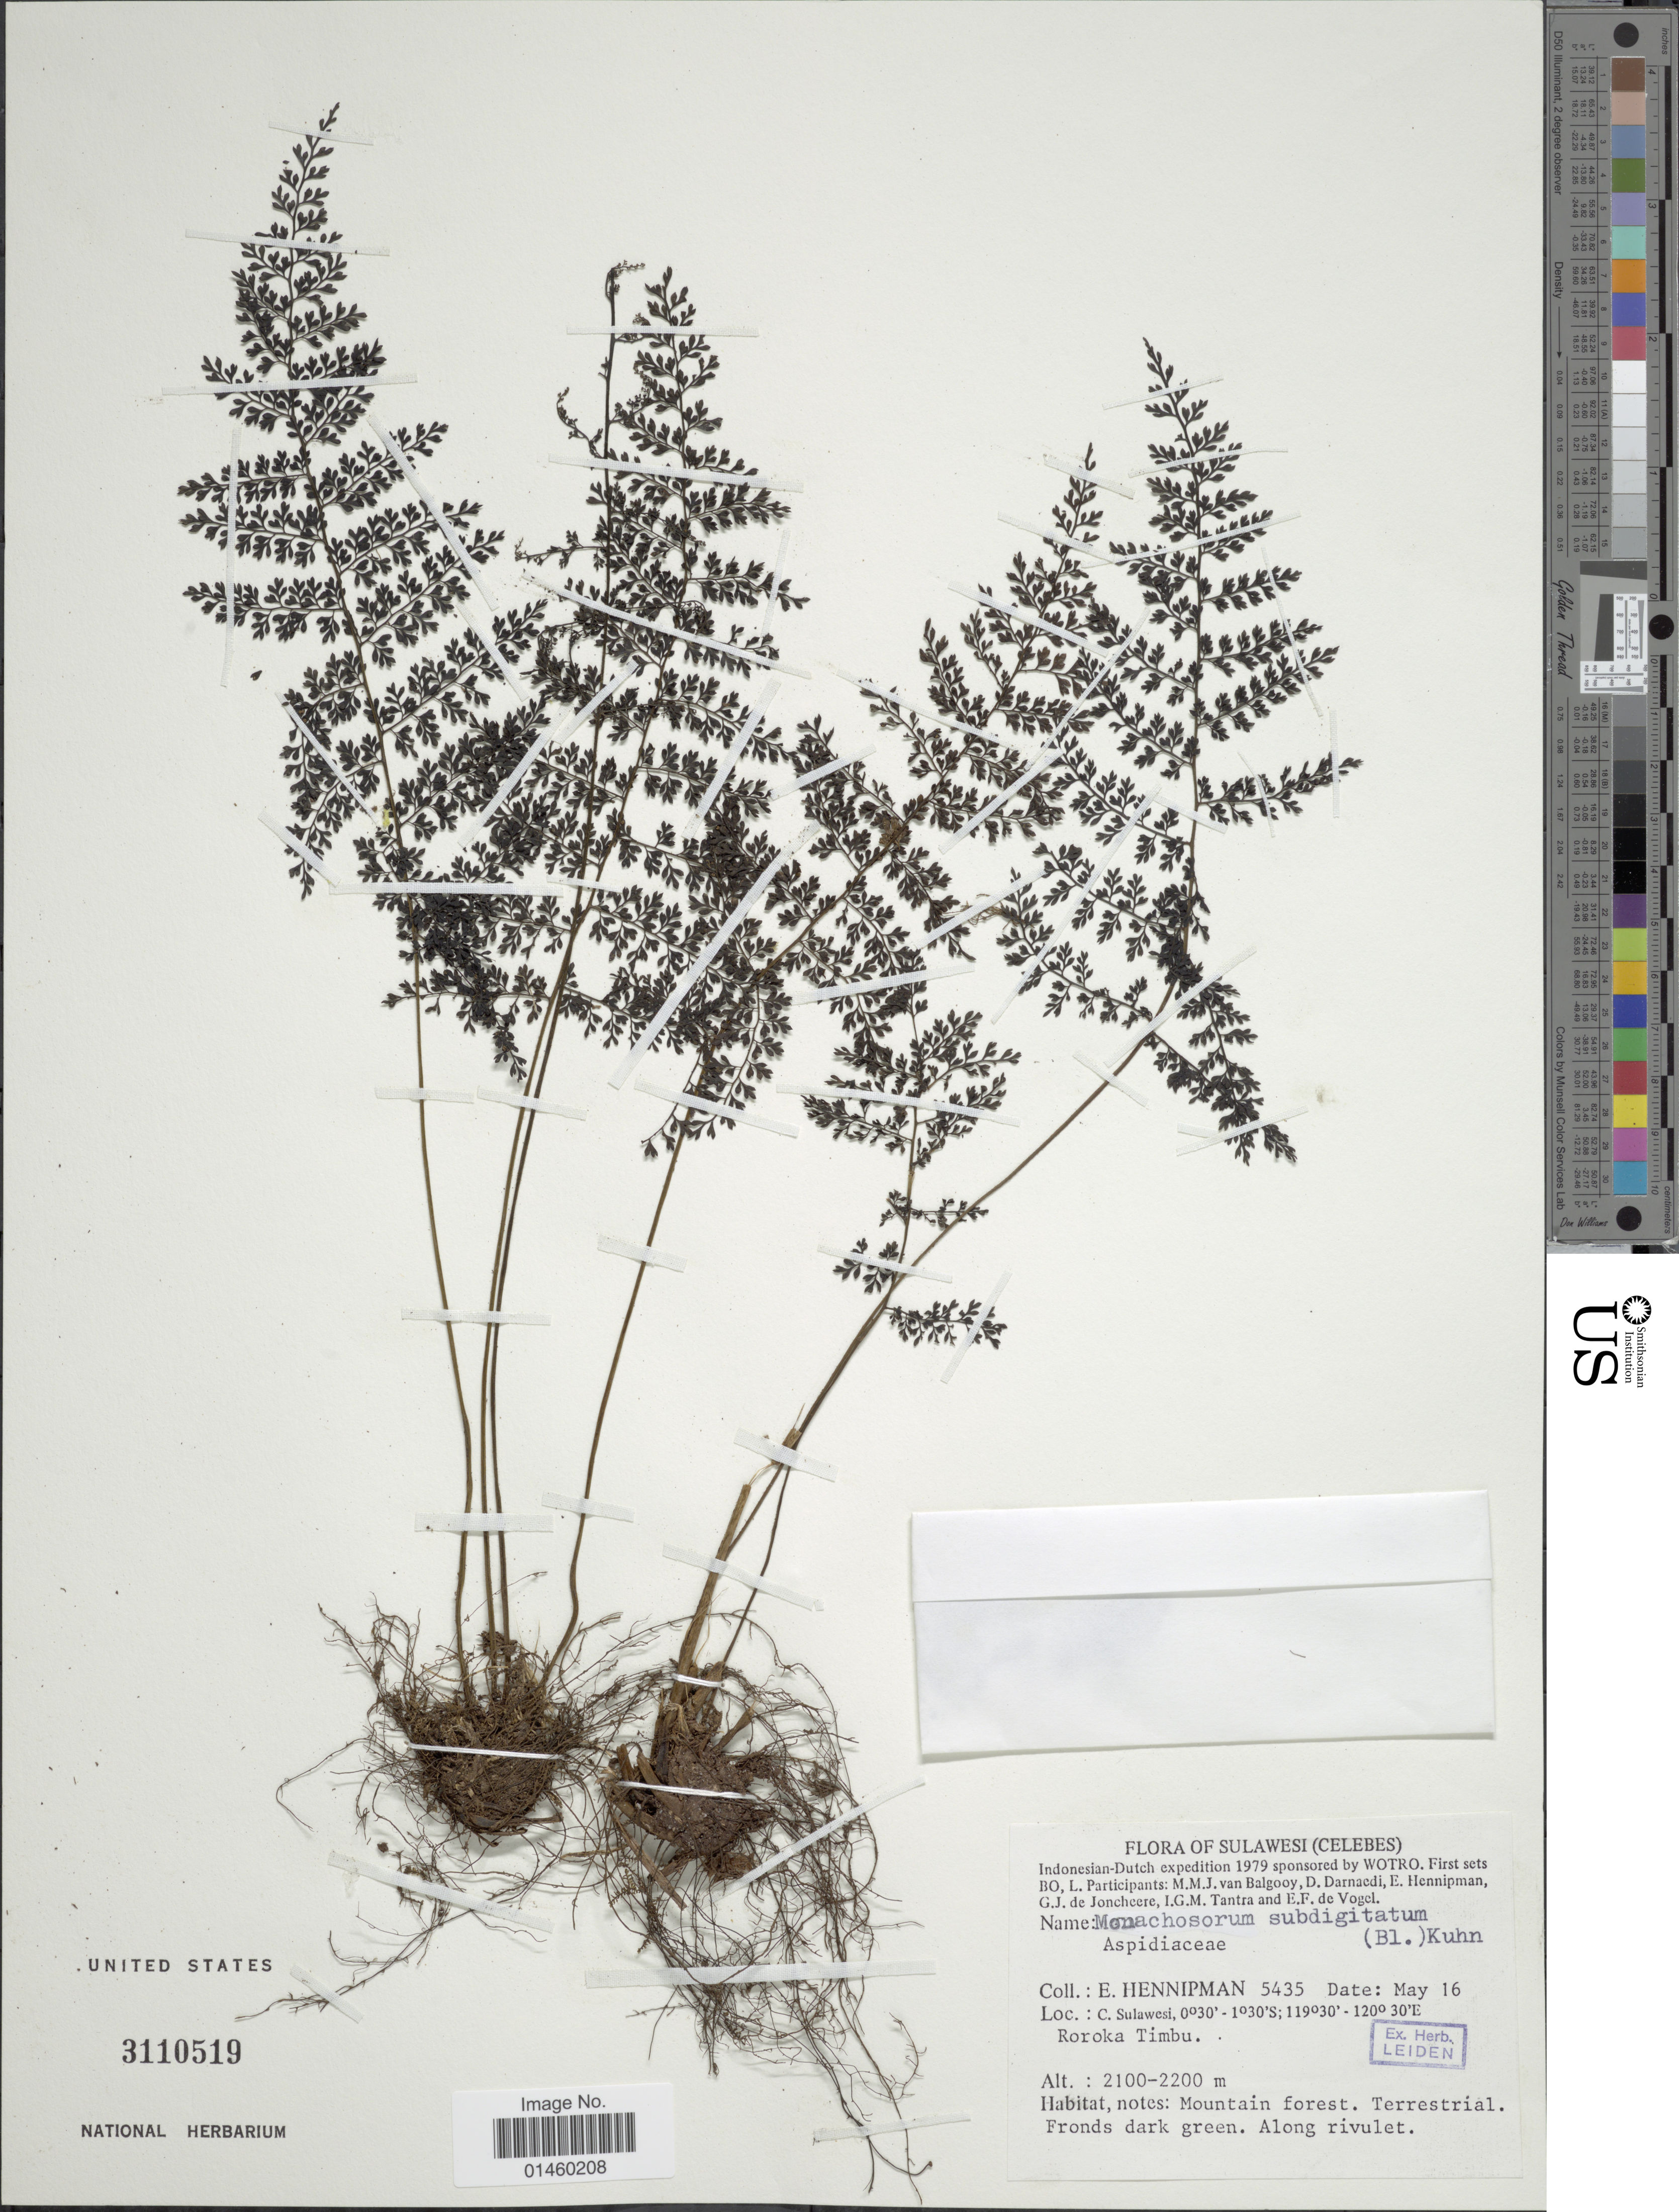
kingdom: Plantae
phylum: Tracheophyta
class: Polypodiopsida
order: Polypodiales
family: Dennstaedtiaceae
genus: Monachosorum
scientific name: Monachosorum subdigitatum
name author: (Blume) Kuhn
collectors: E. Hennipman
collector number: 5435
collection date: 1979-05-16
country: Indonesia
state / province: Sulawesi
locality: Celebes. C. Sulawesi. Roroka Timbu.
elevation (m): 2100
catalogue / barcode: US 3110519